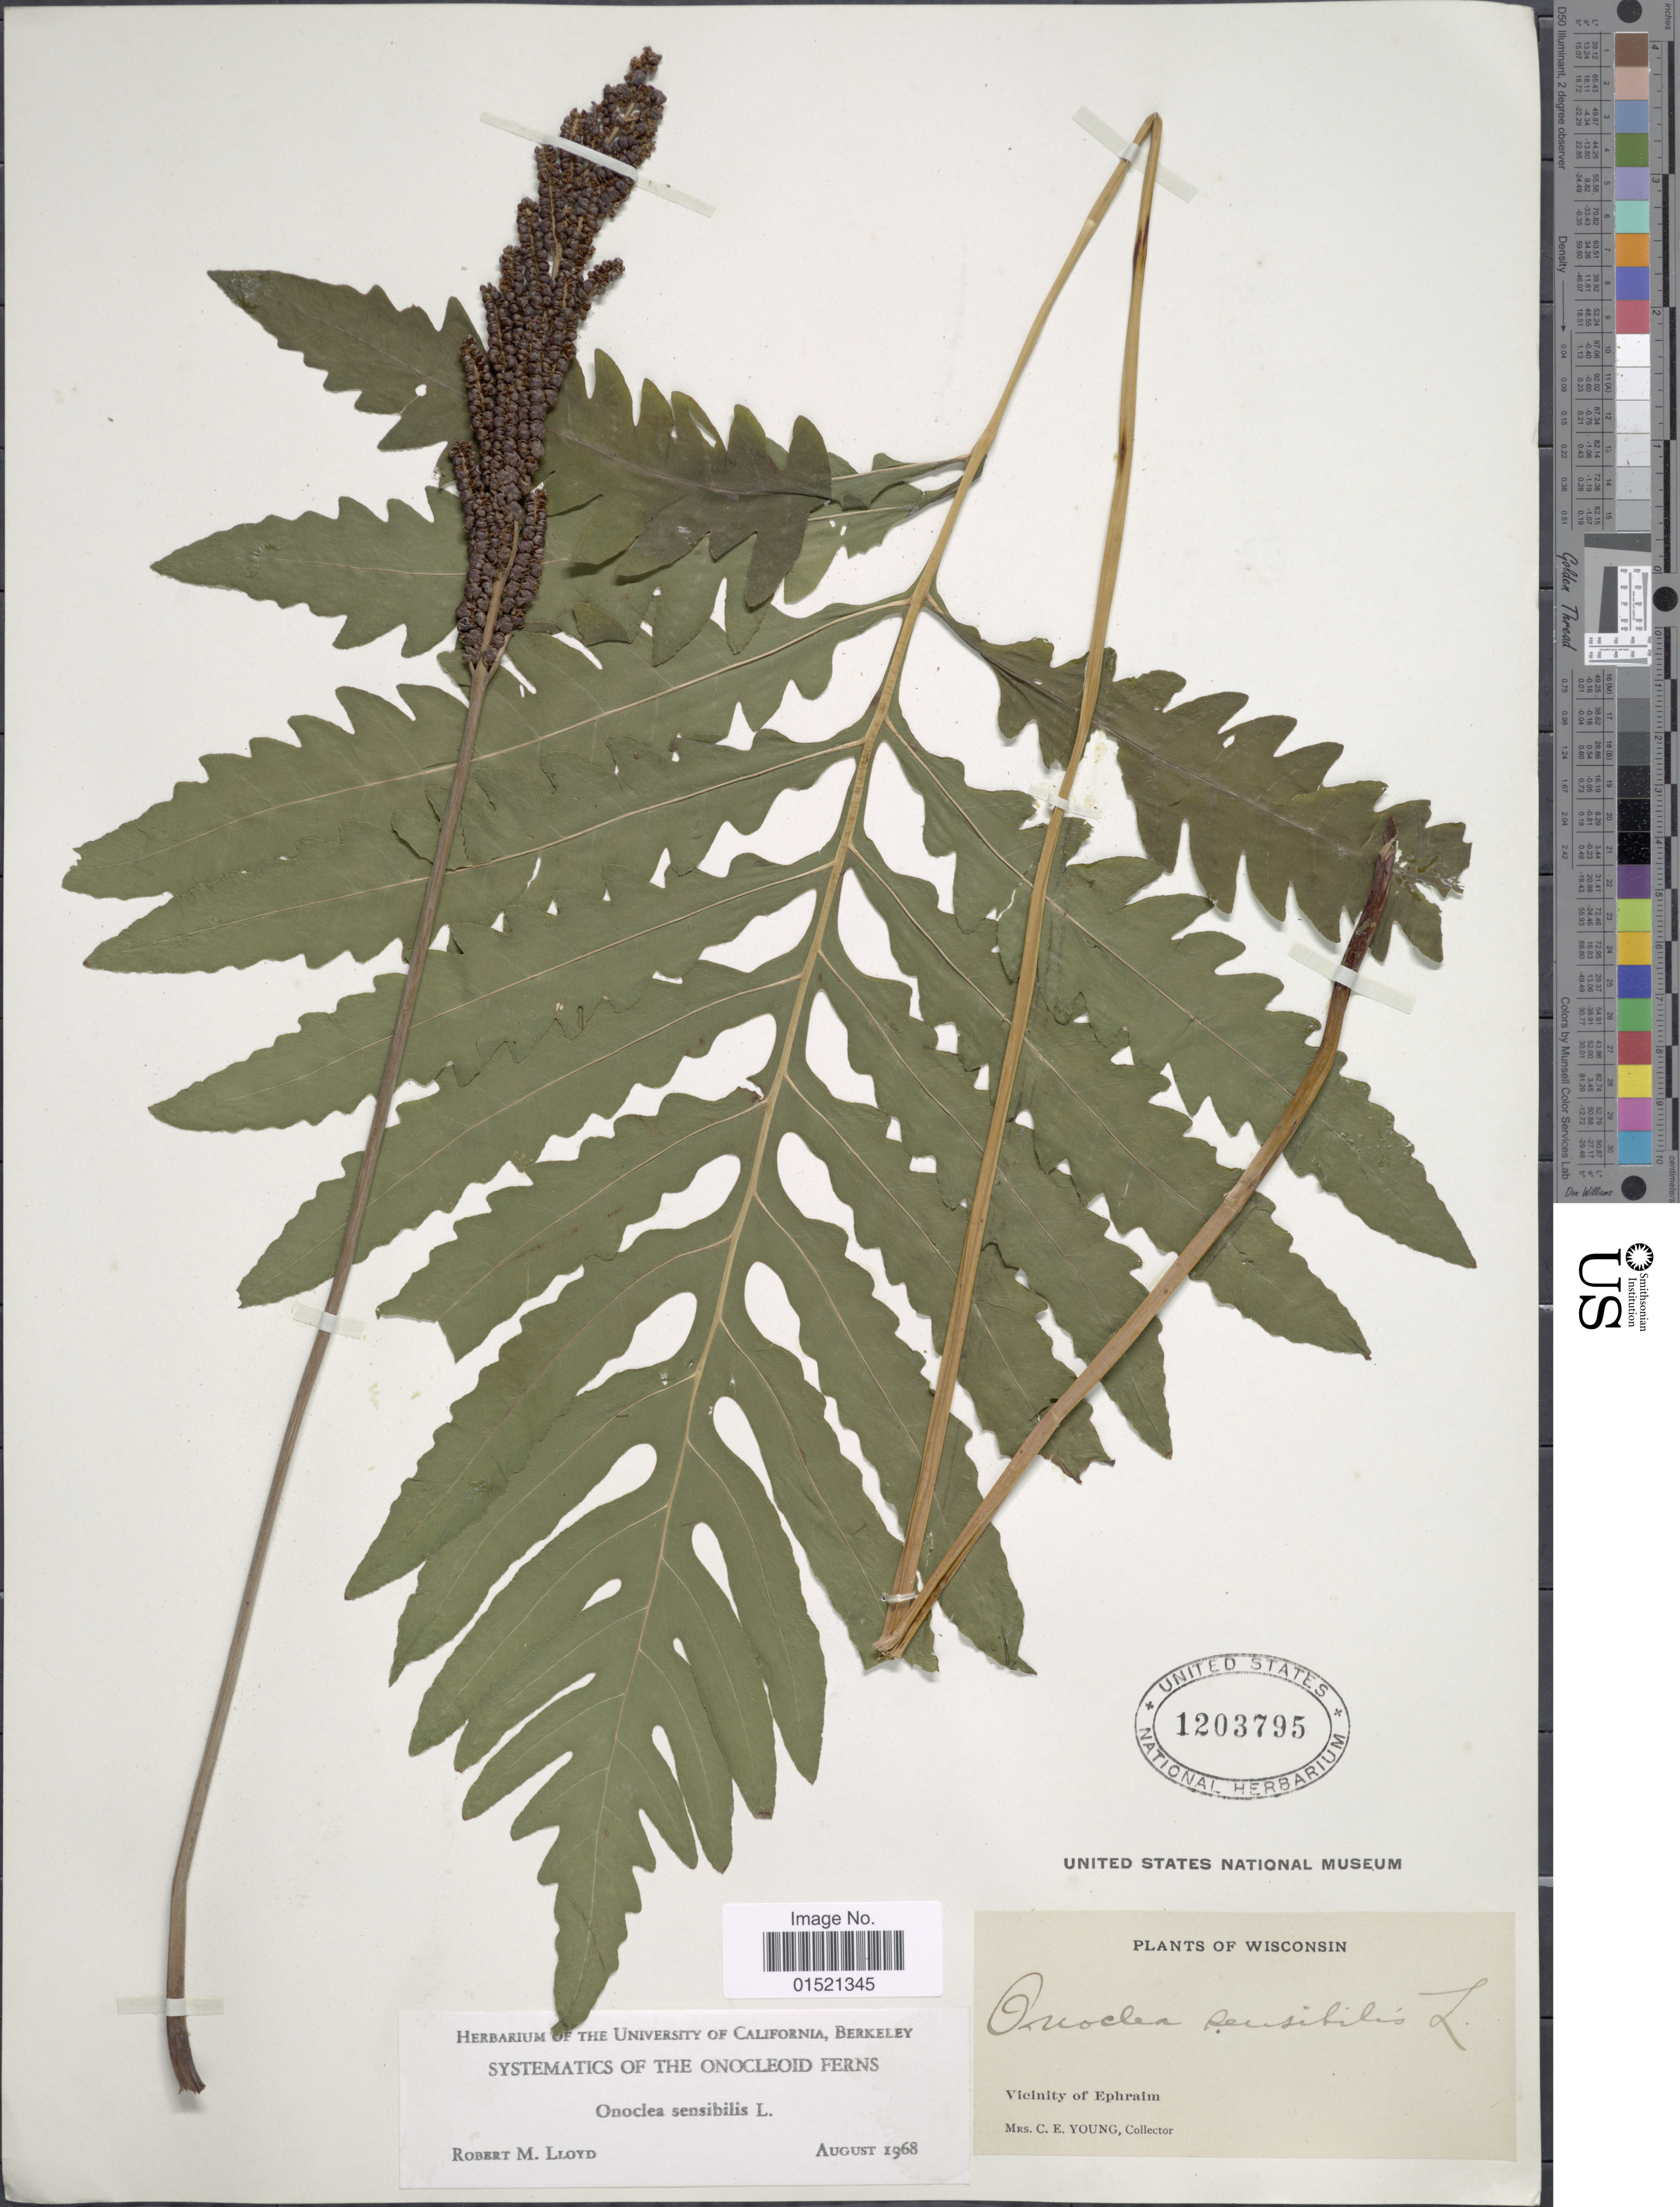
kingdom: Plantae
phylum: Tracheophyta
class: Polypodiopsida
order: Polypodiales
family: Onocleaceae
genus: Onoclea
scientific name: Onoclea sensibilis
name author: L.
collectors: C. Young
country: United States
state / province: Wisconsin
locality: Vicinity of Ephraim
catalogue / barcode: US 1203795